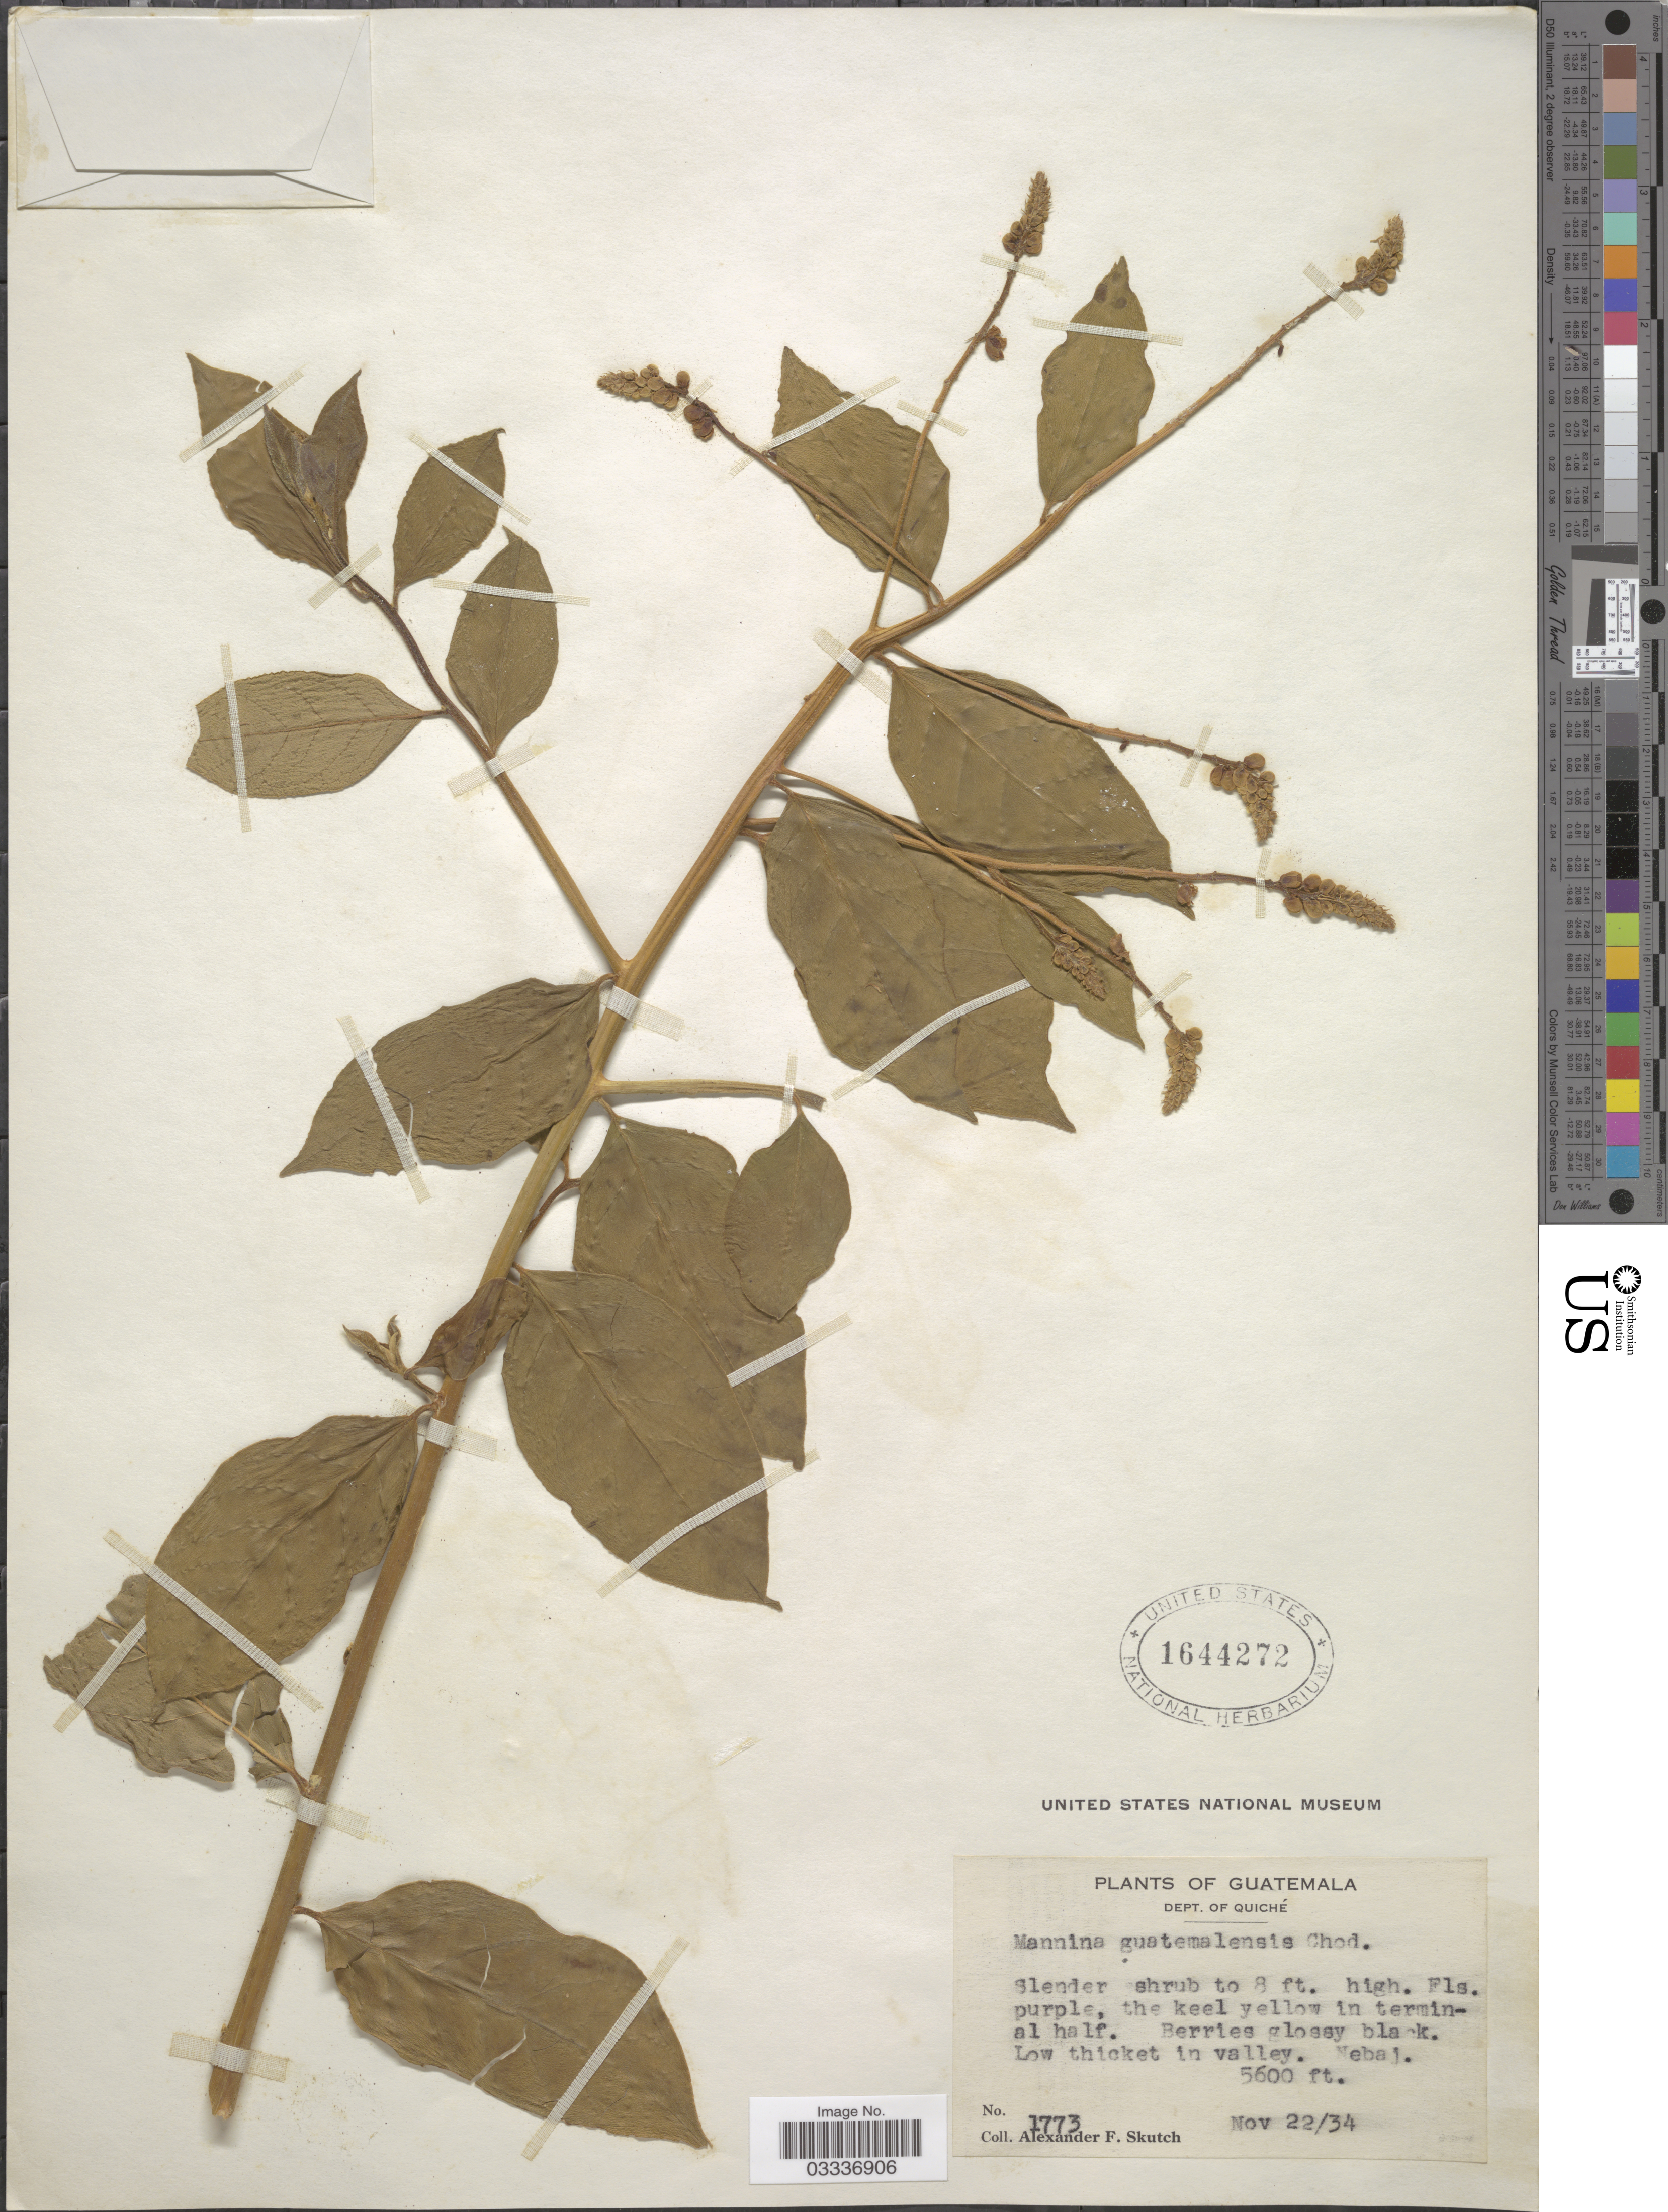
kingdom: Plantae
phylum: Tracheophyta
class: Magnoliopsida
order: Fabales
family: Polygalaceae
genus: Monnina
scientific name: Monnina guatemalensis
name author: Chodat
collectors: A. F. Skutch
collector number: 1773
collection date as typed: Transcribed d/m/y: 22/11/34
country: Guatemala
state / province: El Quiché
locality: Dept. of Quiché. Nebaj.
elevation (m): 1707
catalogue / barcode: US 1644272